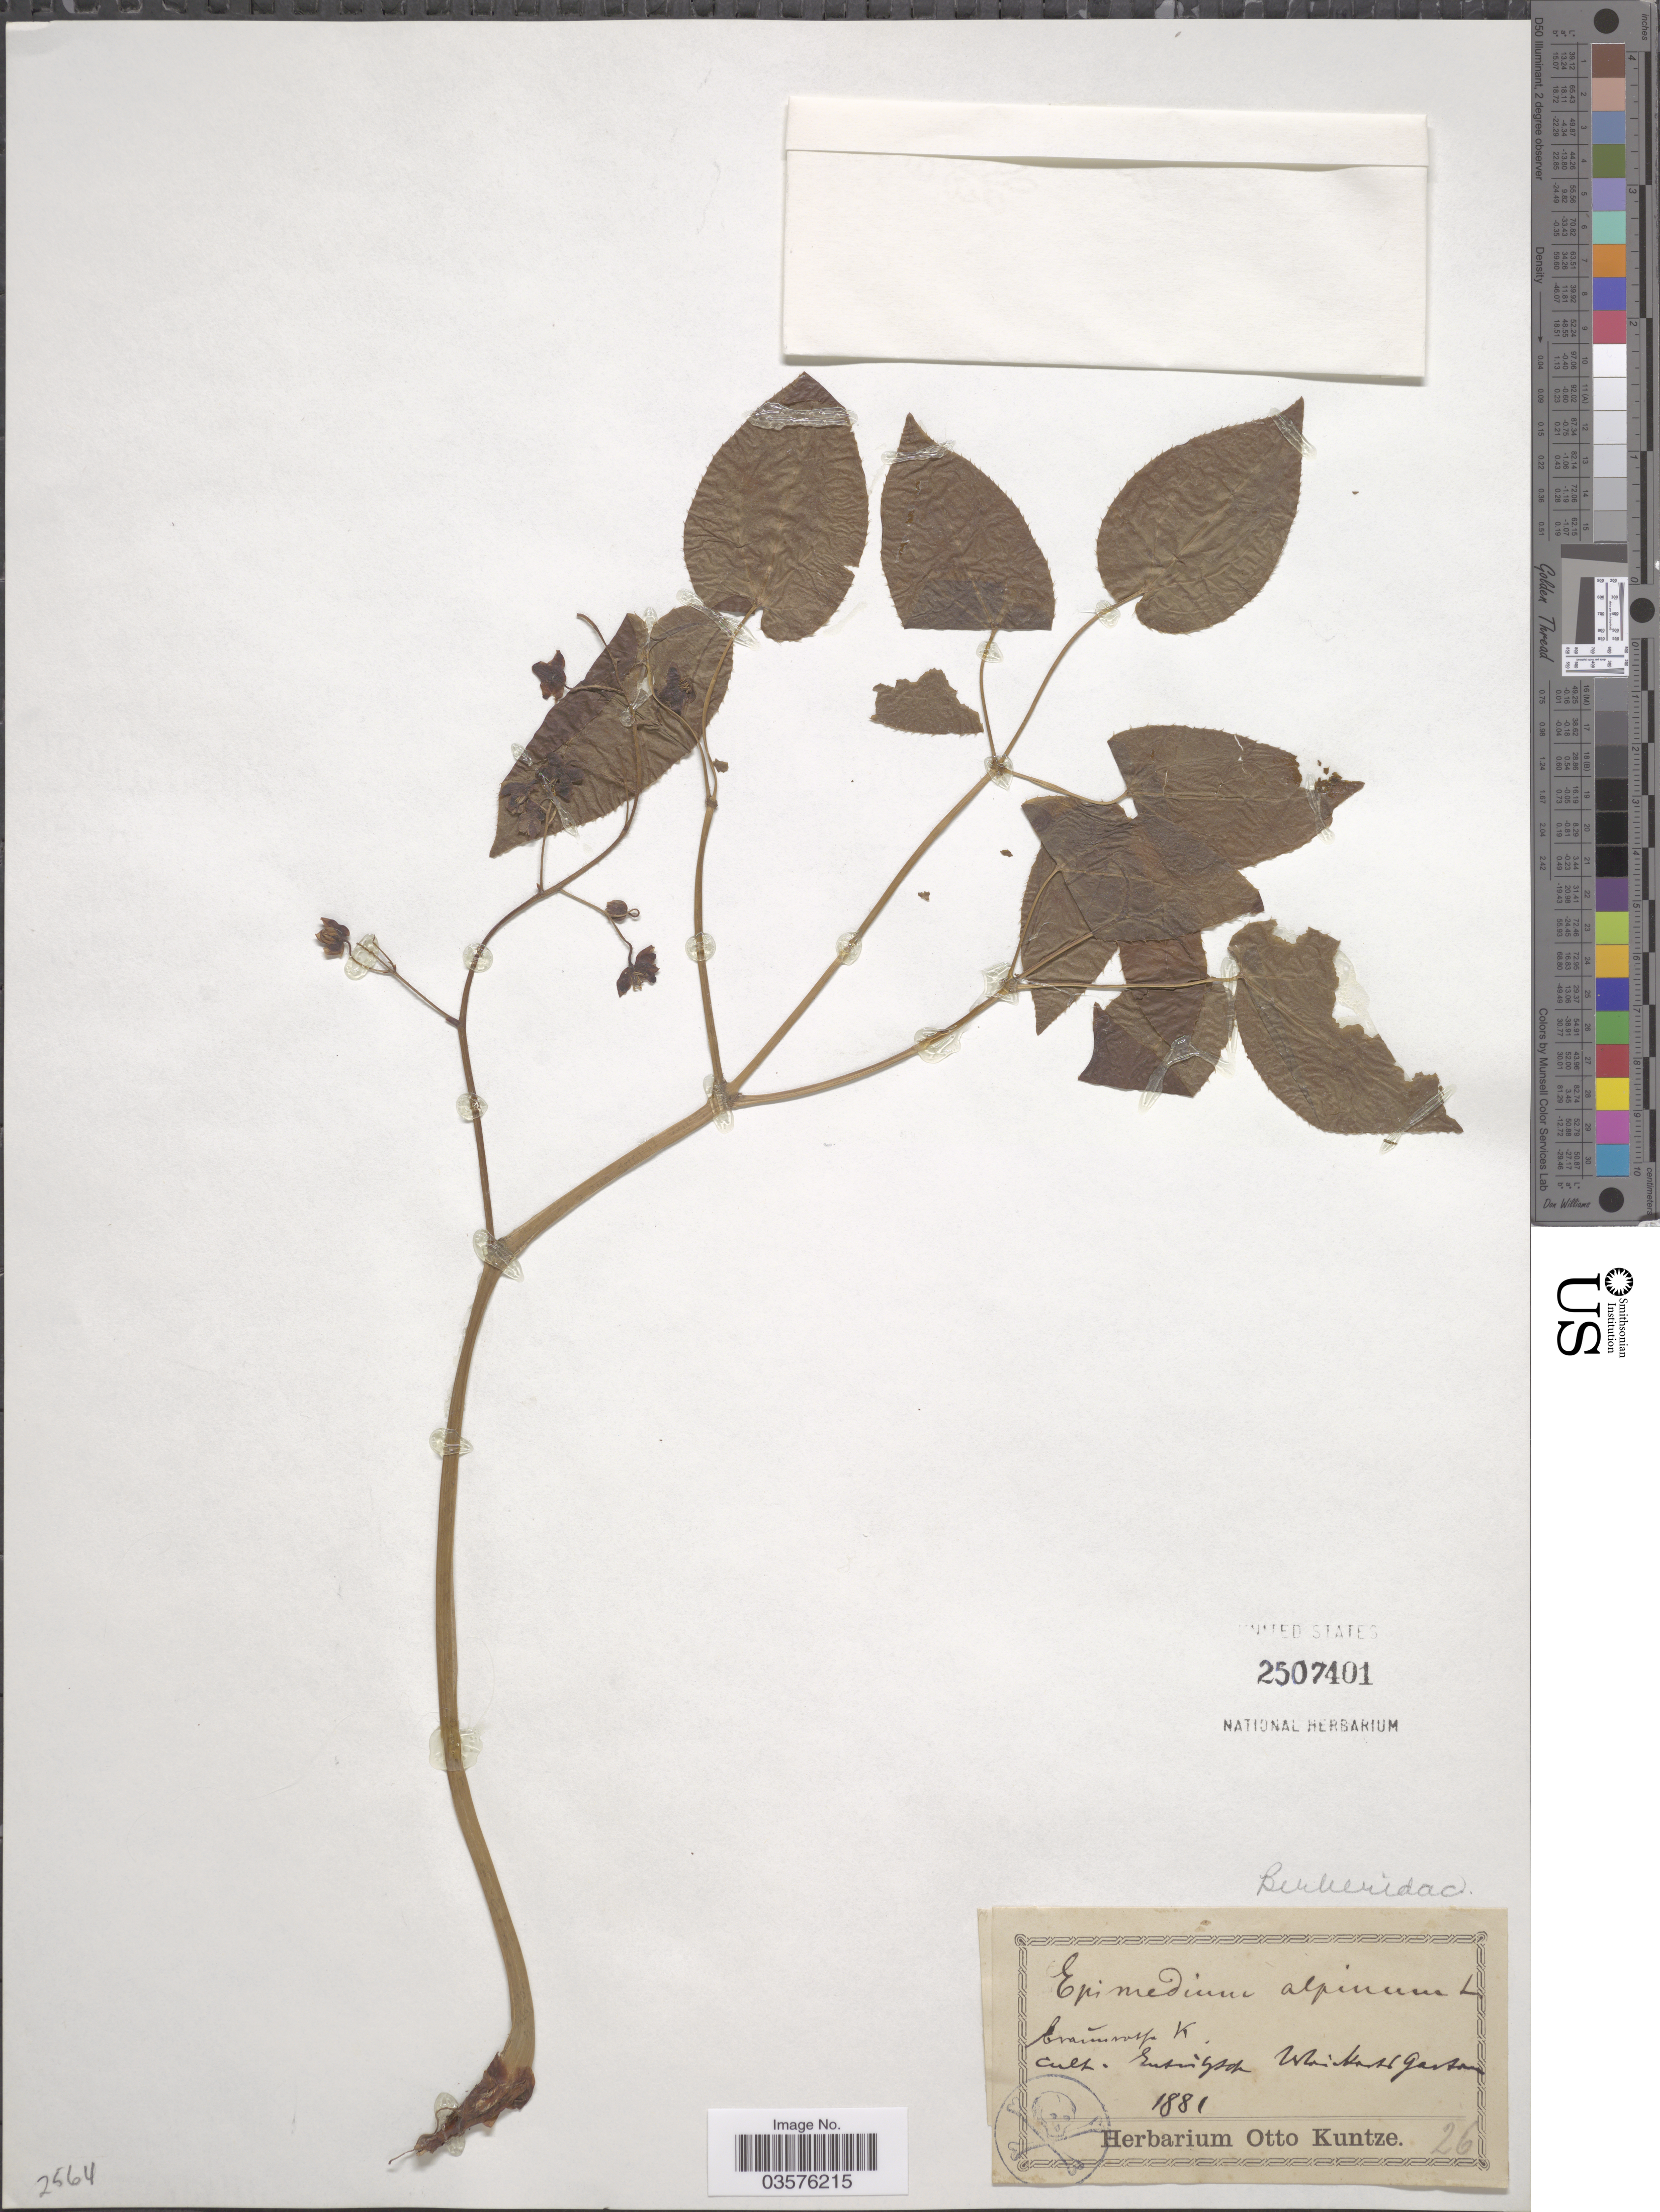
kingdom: Plantae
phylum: Tracheophyta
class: Magnoliopsida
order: Ranunculales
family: Berberidaceae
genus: Epimedium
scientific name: Epimedium alpinum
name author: L.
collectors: ex herb. Otto Kuntze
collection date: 1881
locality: Cult. [illegible text] Garten.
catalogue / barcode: US 2507401